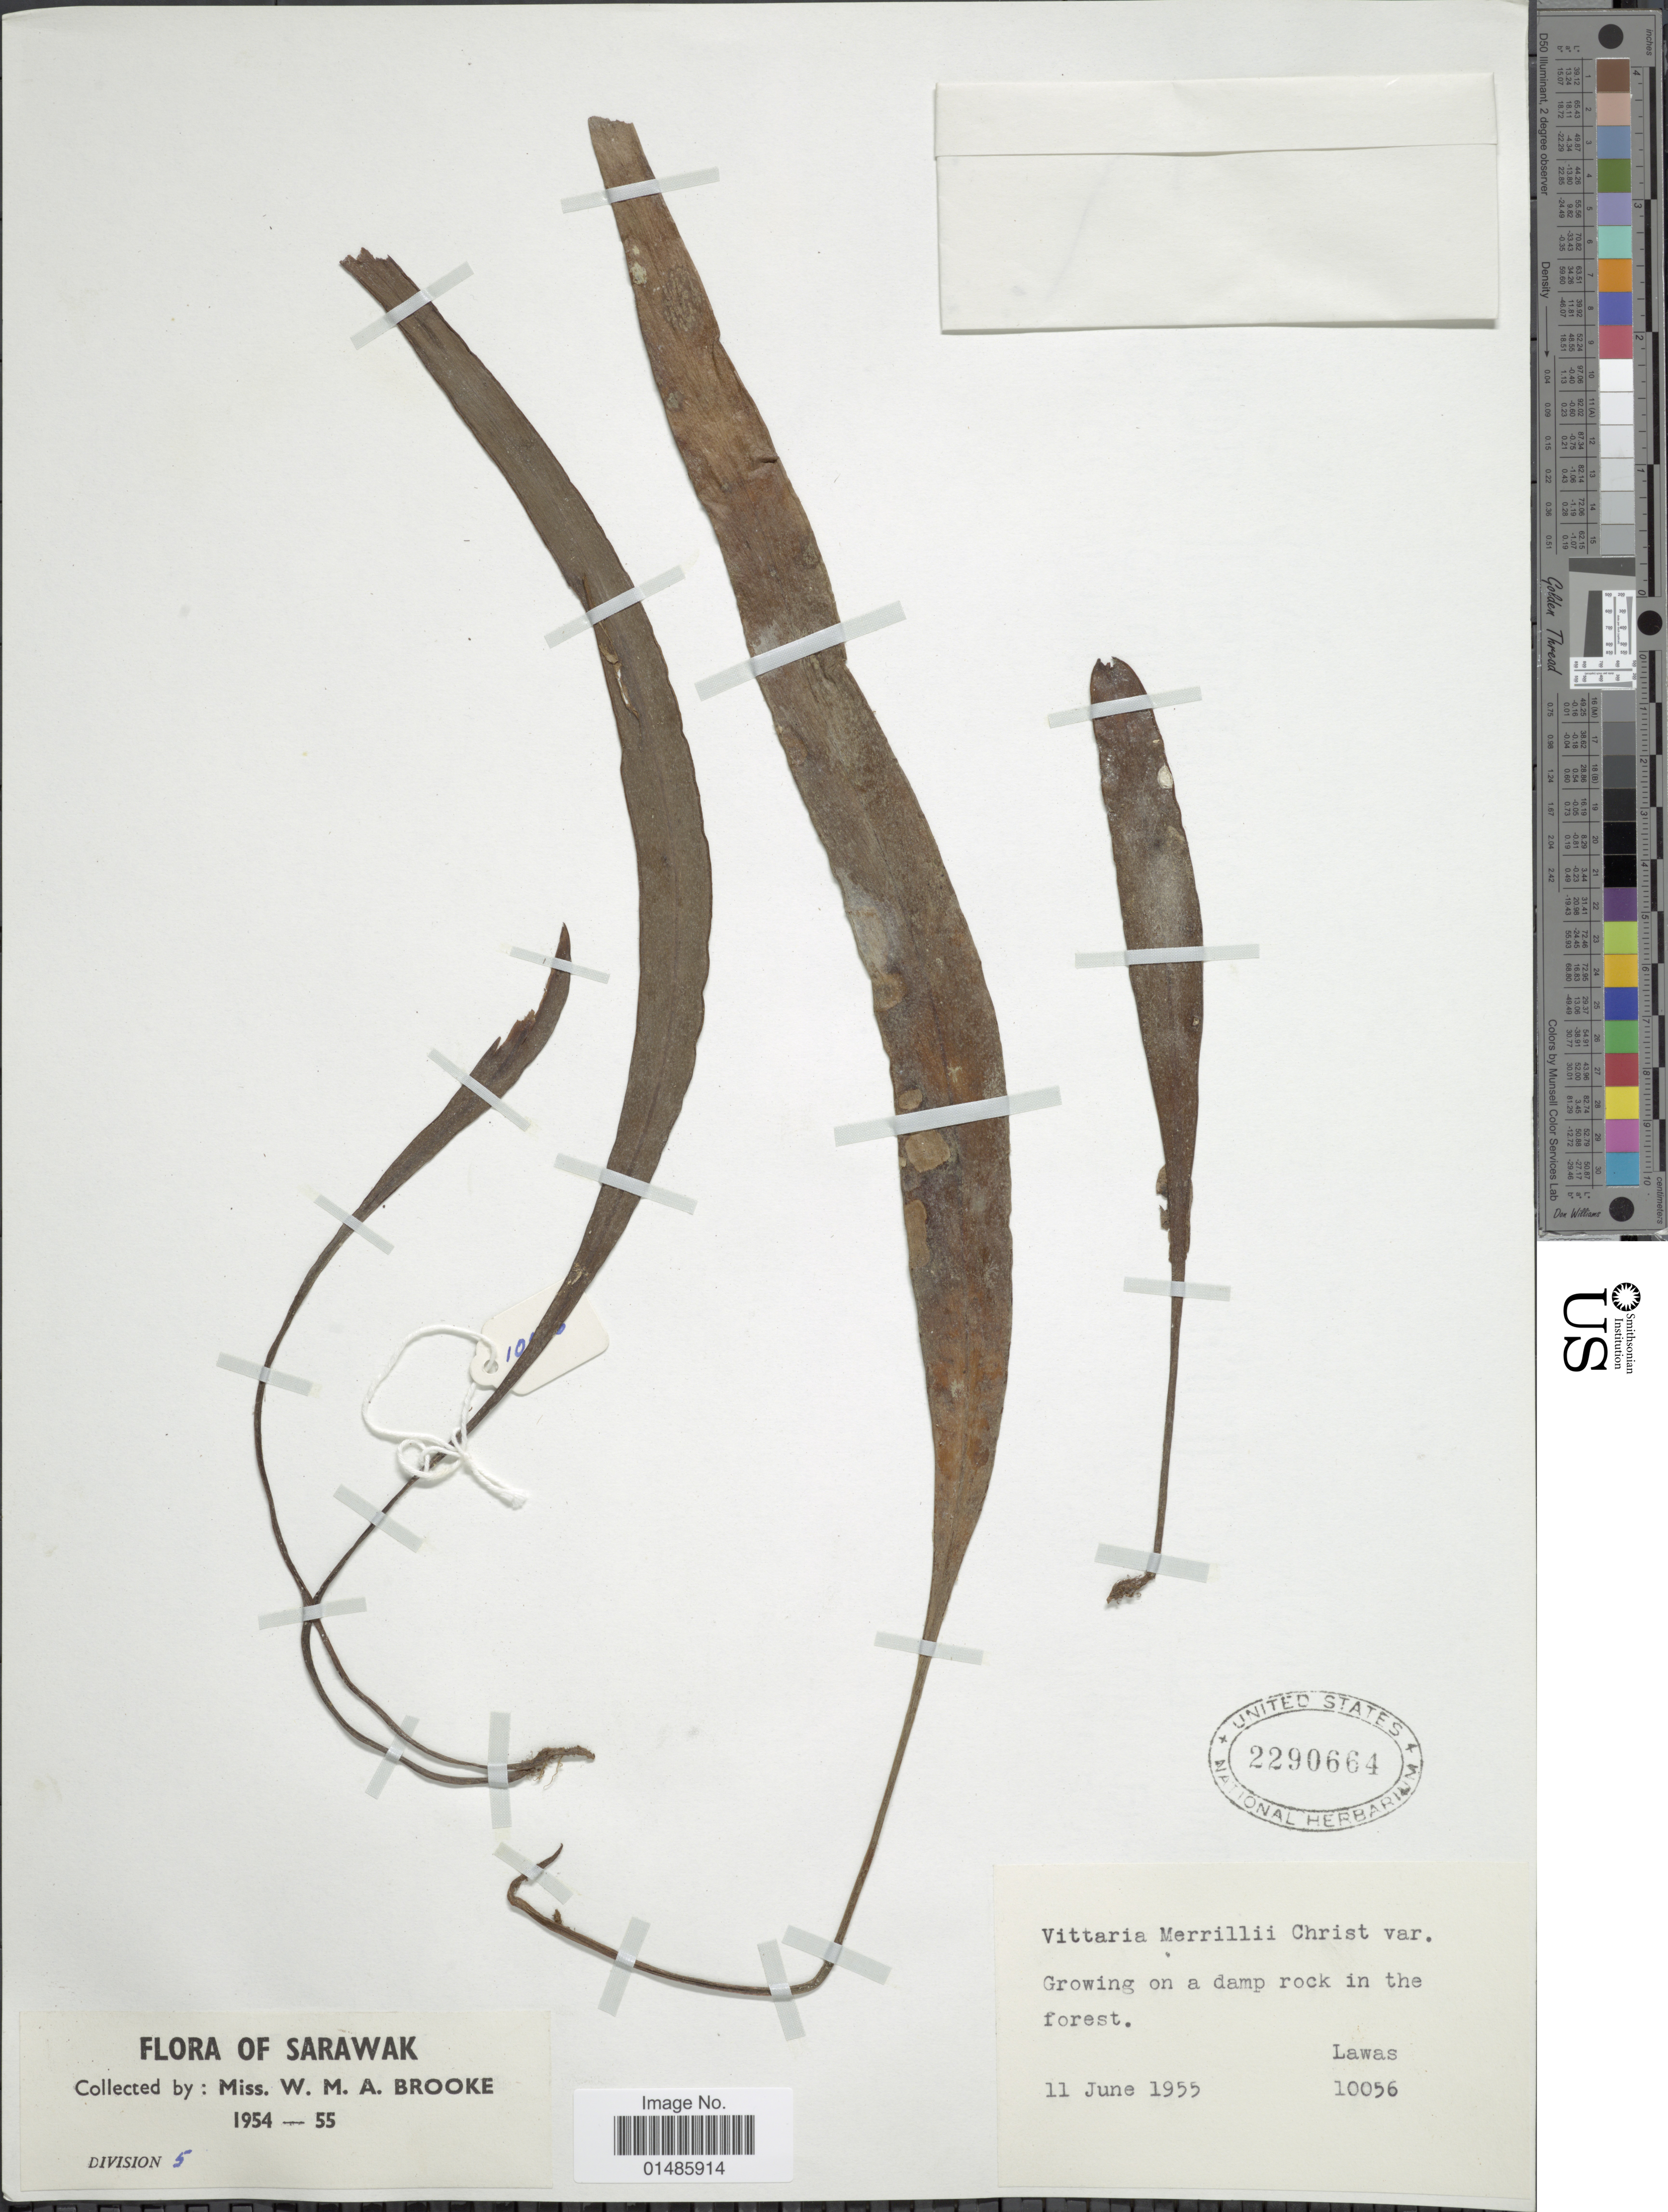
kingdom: Plantae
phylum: Tracheophyta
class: Polypodiopsida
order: Polypodiales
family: Pteridaceae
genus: Haplopteris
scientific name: Haplopteris elongata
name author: (Sw.) Crane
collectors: W. Brooke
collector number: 10056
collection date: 1955-06-11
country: Malaysia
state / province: Sarawak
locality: Lawas.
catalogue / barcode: US 2290664